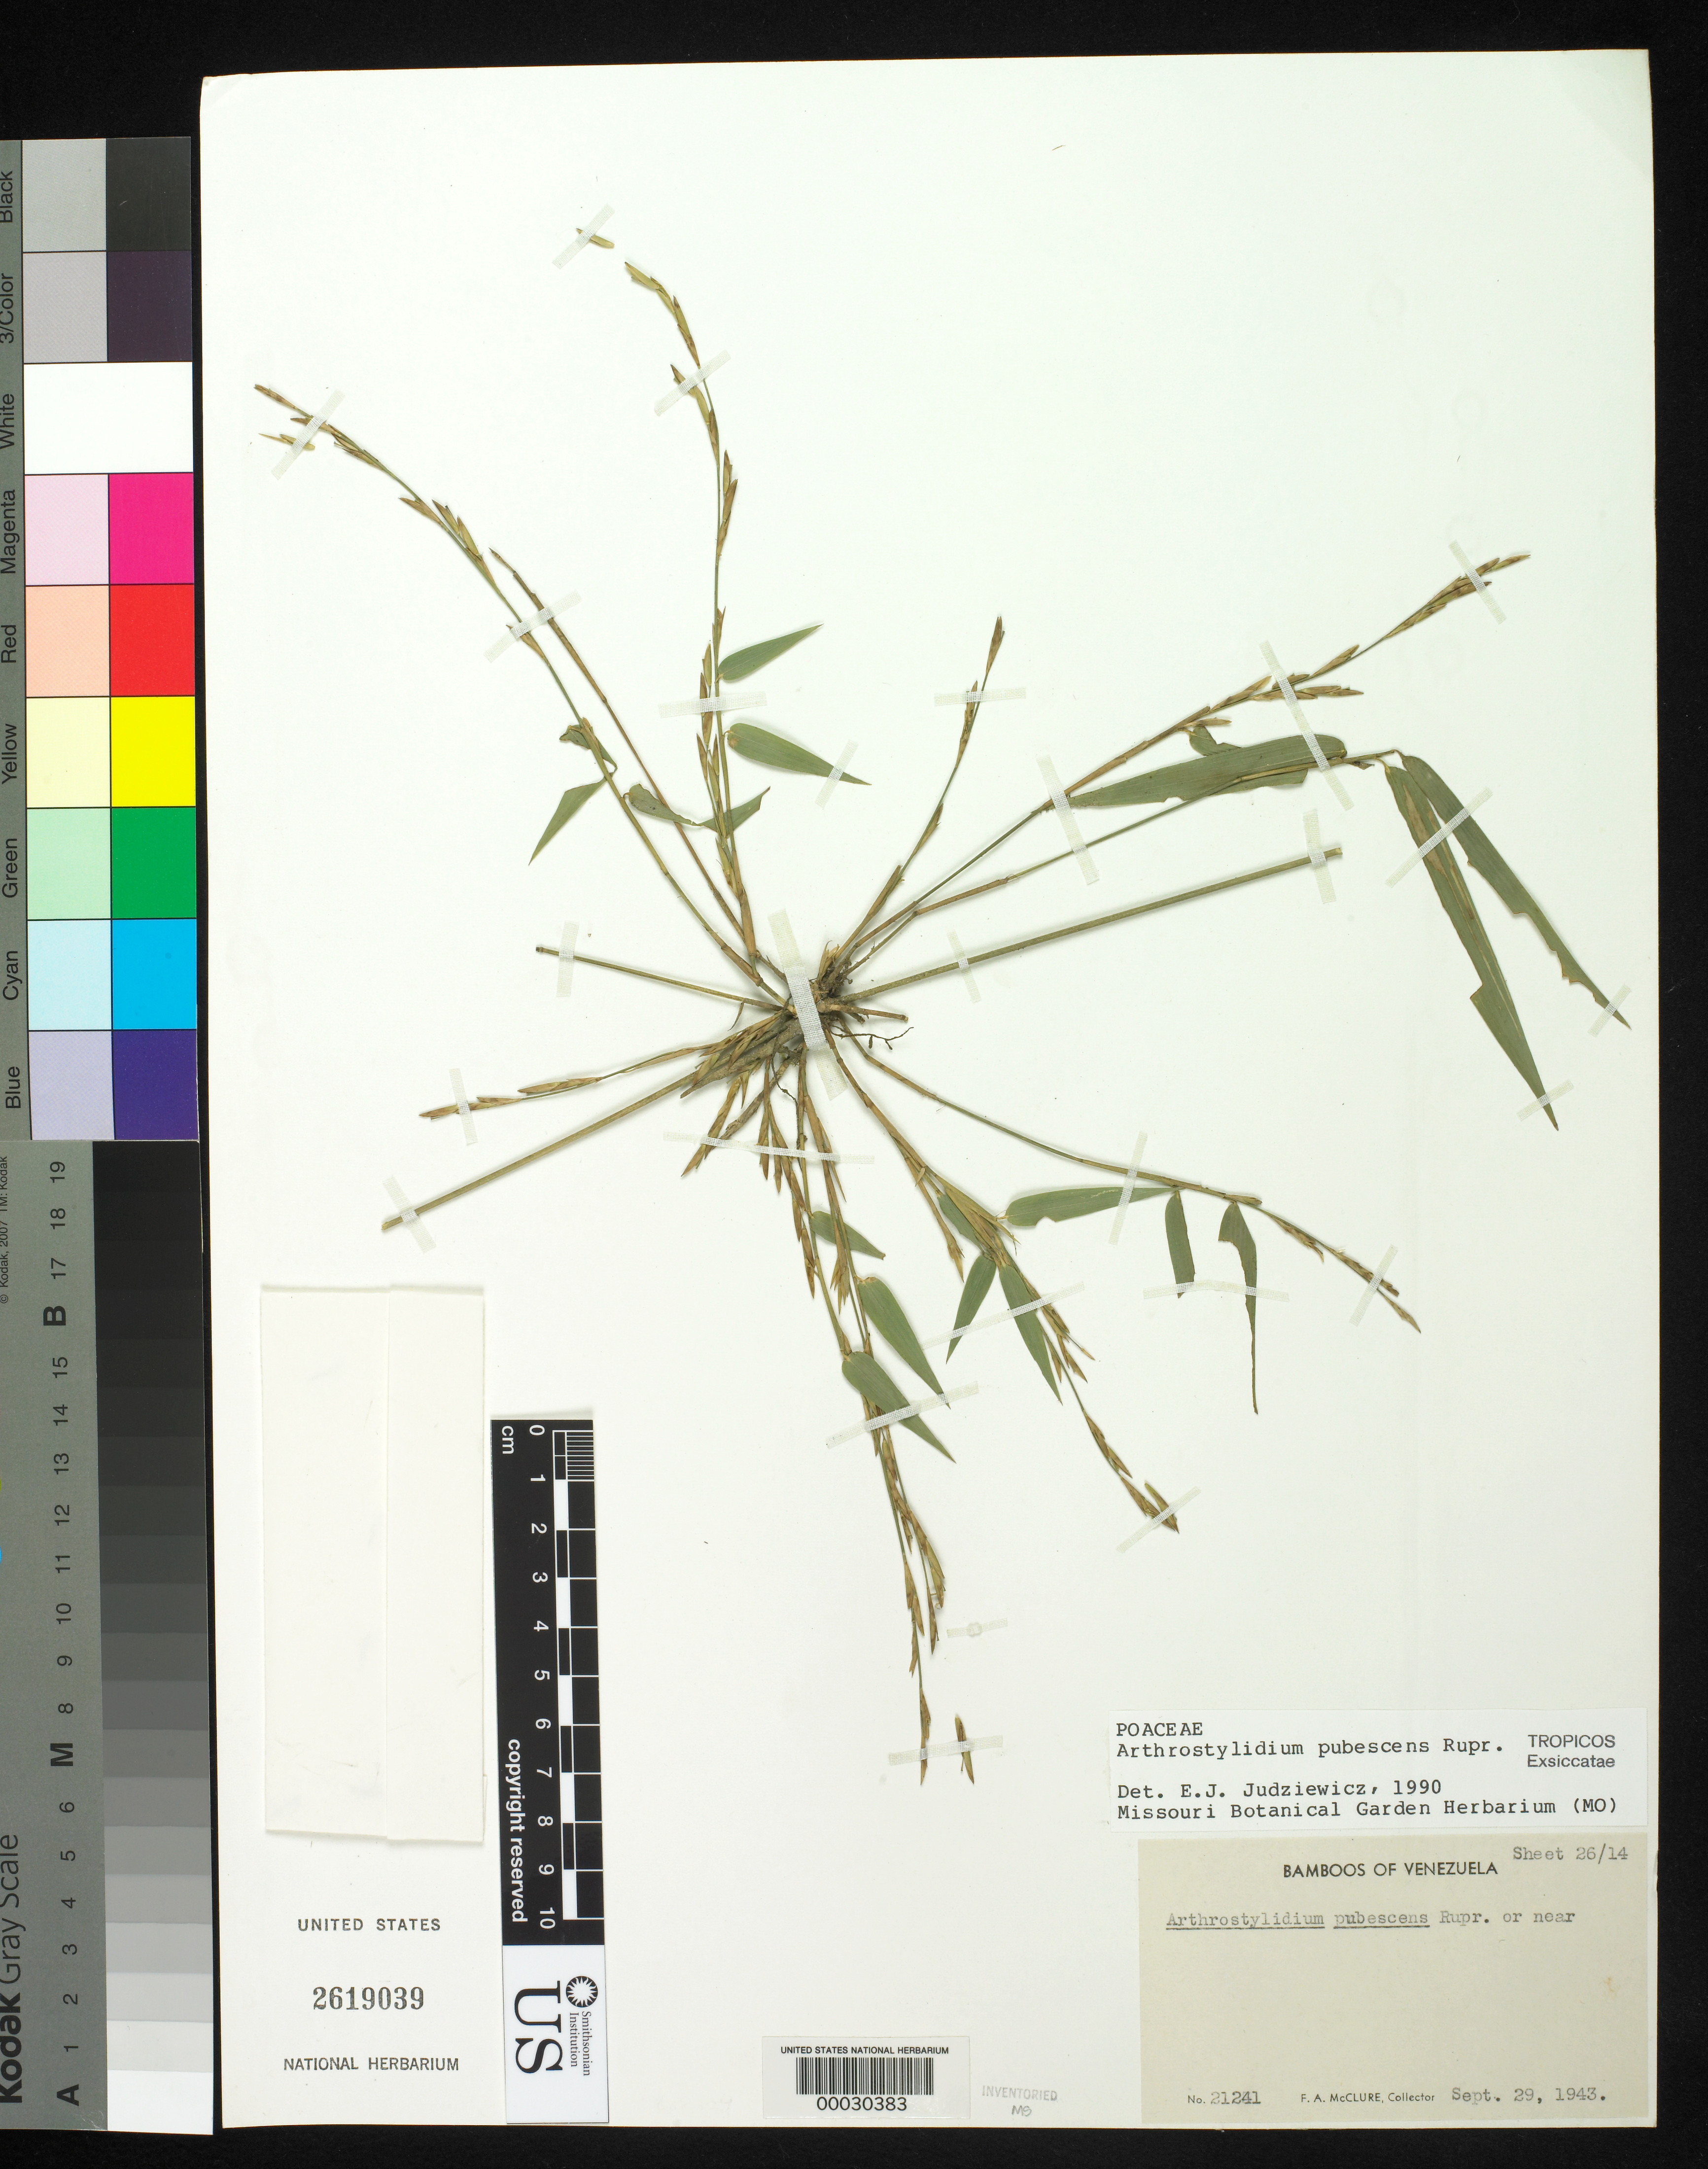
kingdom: Plantae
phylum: Tracheophyta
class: Liliopsida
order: Poales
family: Poaceae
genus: Arthrostylidium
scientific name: Arthrostylidium pubescens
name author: Rupr.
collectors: F. A. McClure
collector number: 21241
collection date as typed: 29 Sep 1943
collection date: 1943-09-29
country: Venezuela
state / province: Distrito Federal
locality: El junquito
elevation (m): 1200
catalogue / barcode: US 2619039